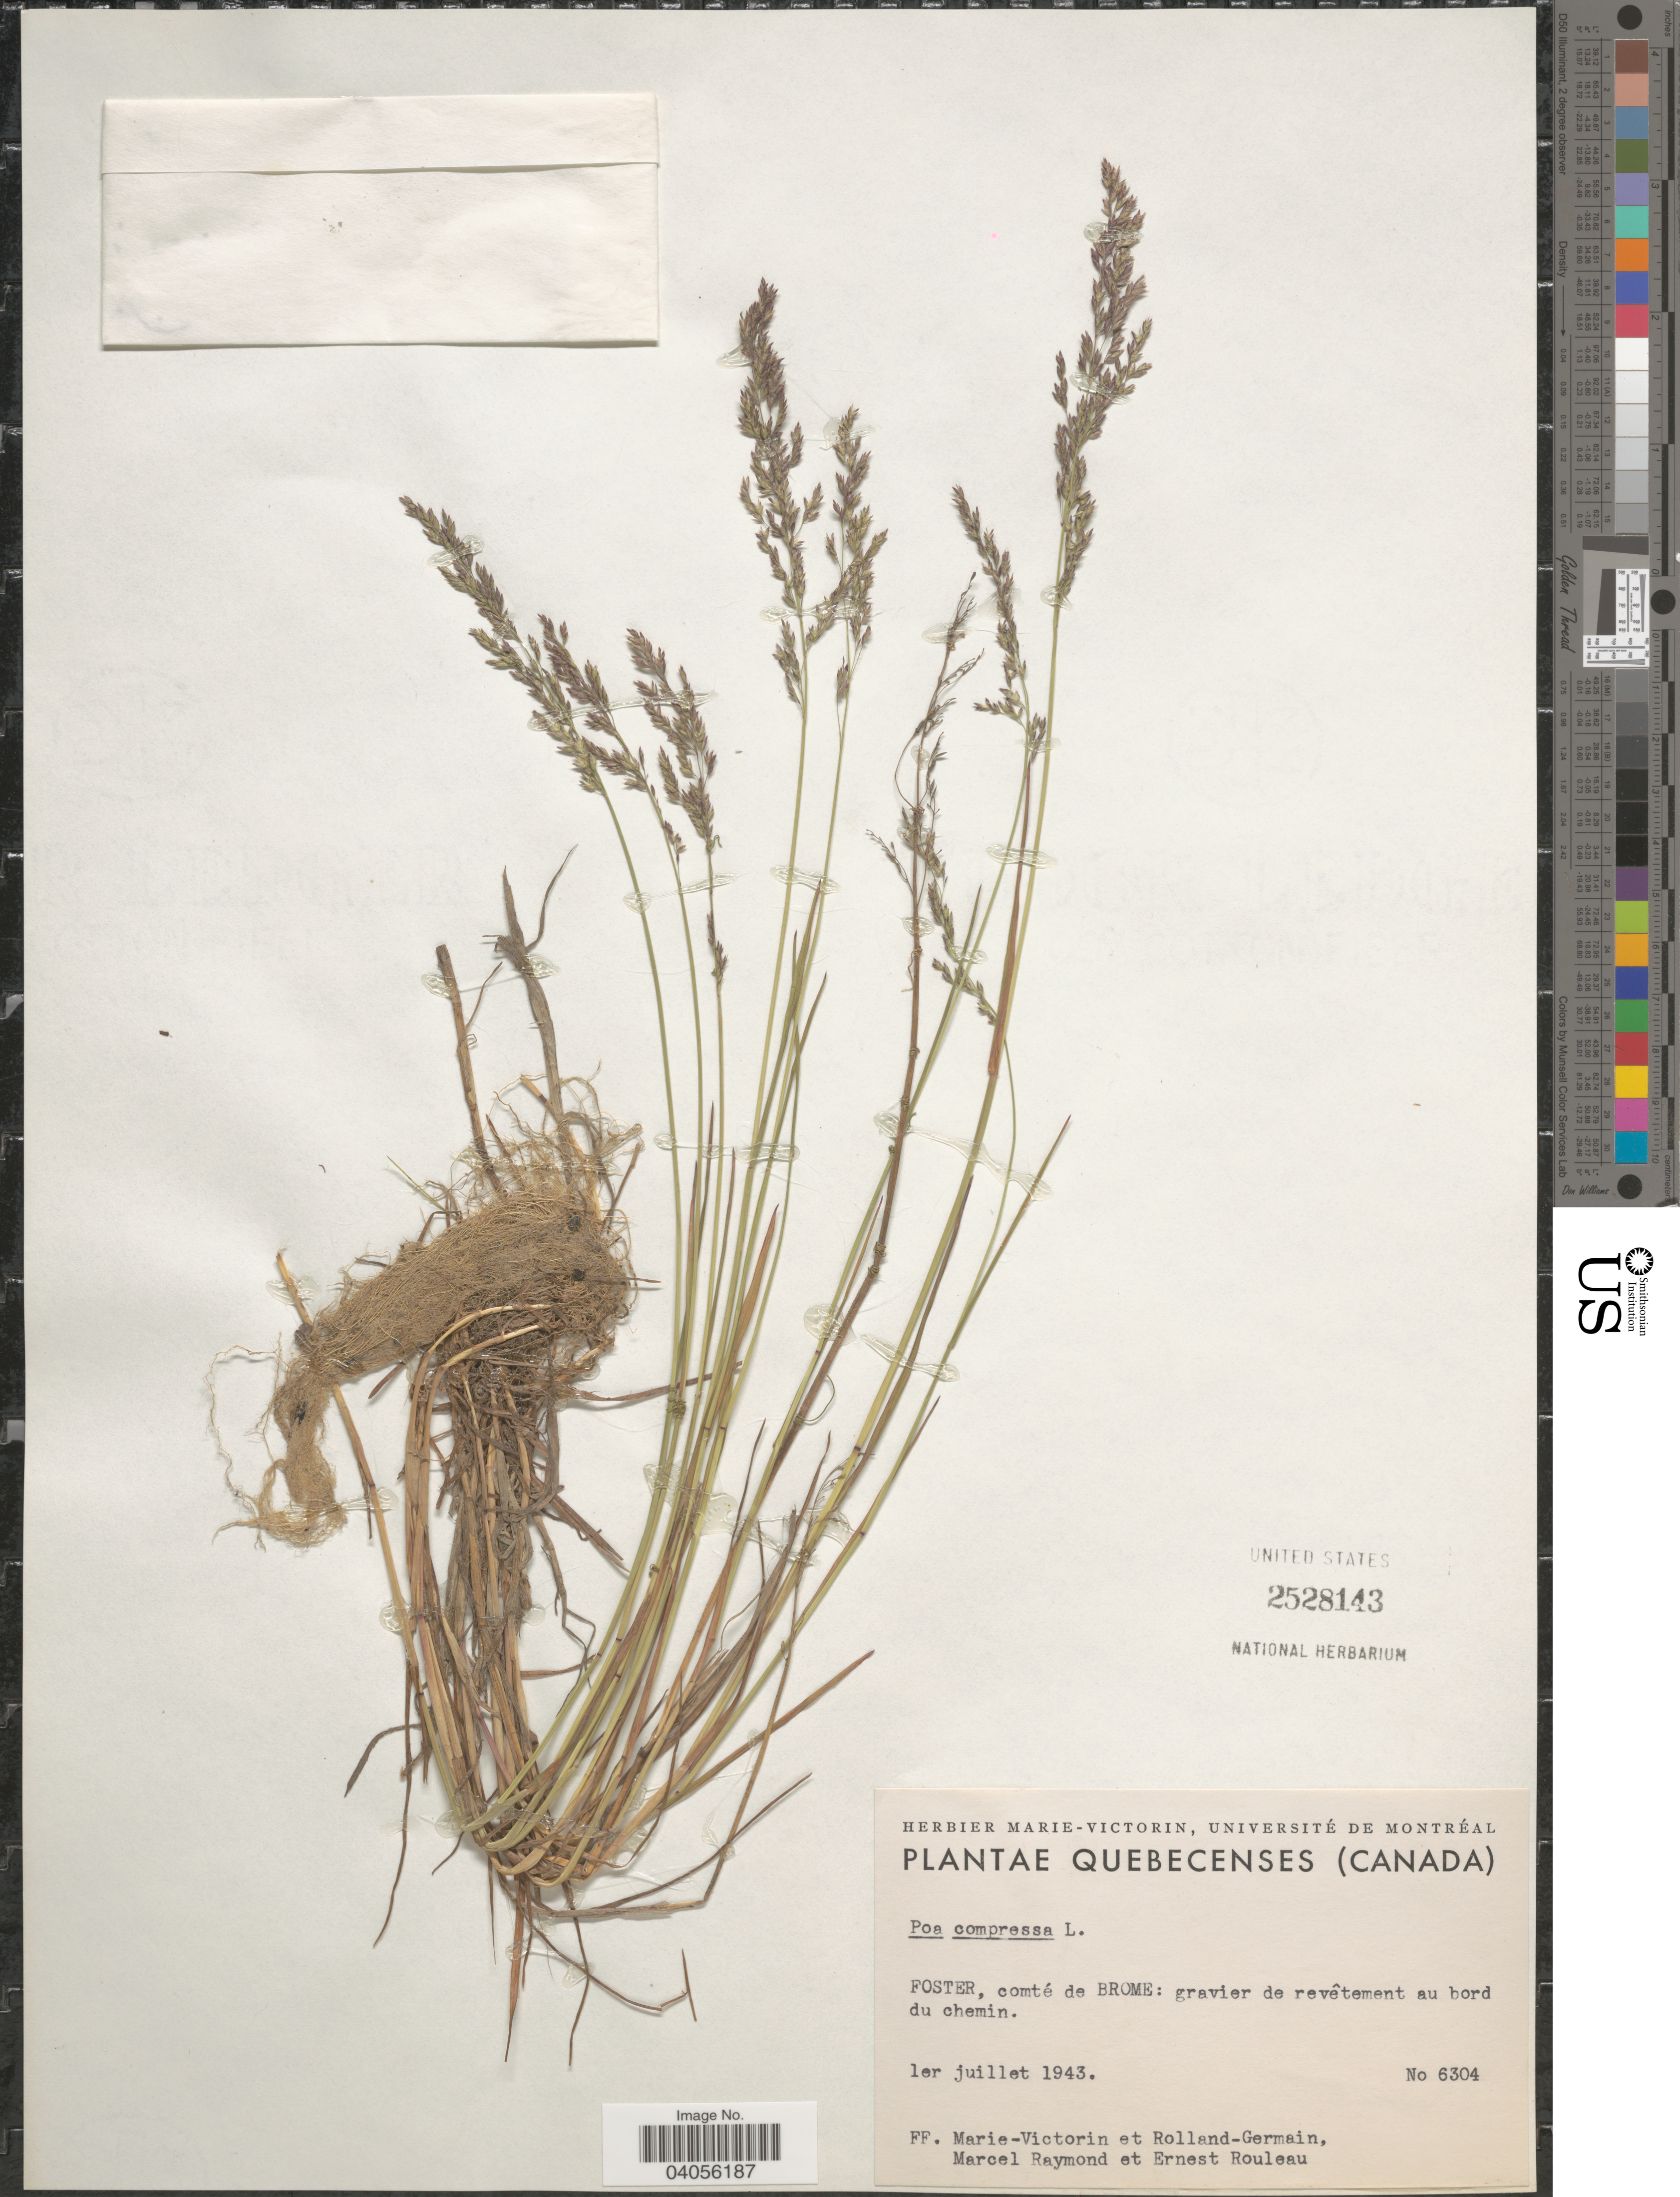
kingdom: Plantae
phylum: Tracheophyta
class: Liliopsida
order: Poales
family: Poaceae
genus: Poa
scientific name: Poa compressa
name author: L.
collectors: -. Marie-Victorin, Rolland-Germain, M. Raymond & J. Rouleau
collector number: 6304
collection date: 1943-07-01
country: Canada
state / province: Quebec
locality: Quebecenses. Foster, comté de Broma: gravier de revêtement au bord du chemin.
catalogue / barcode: US 2528143